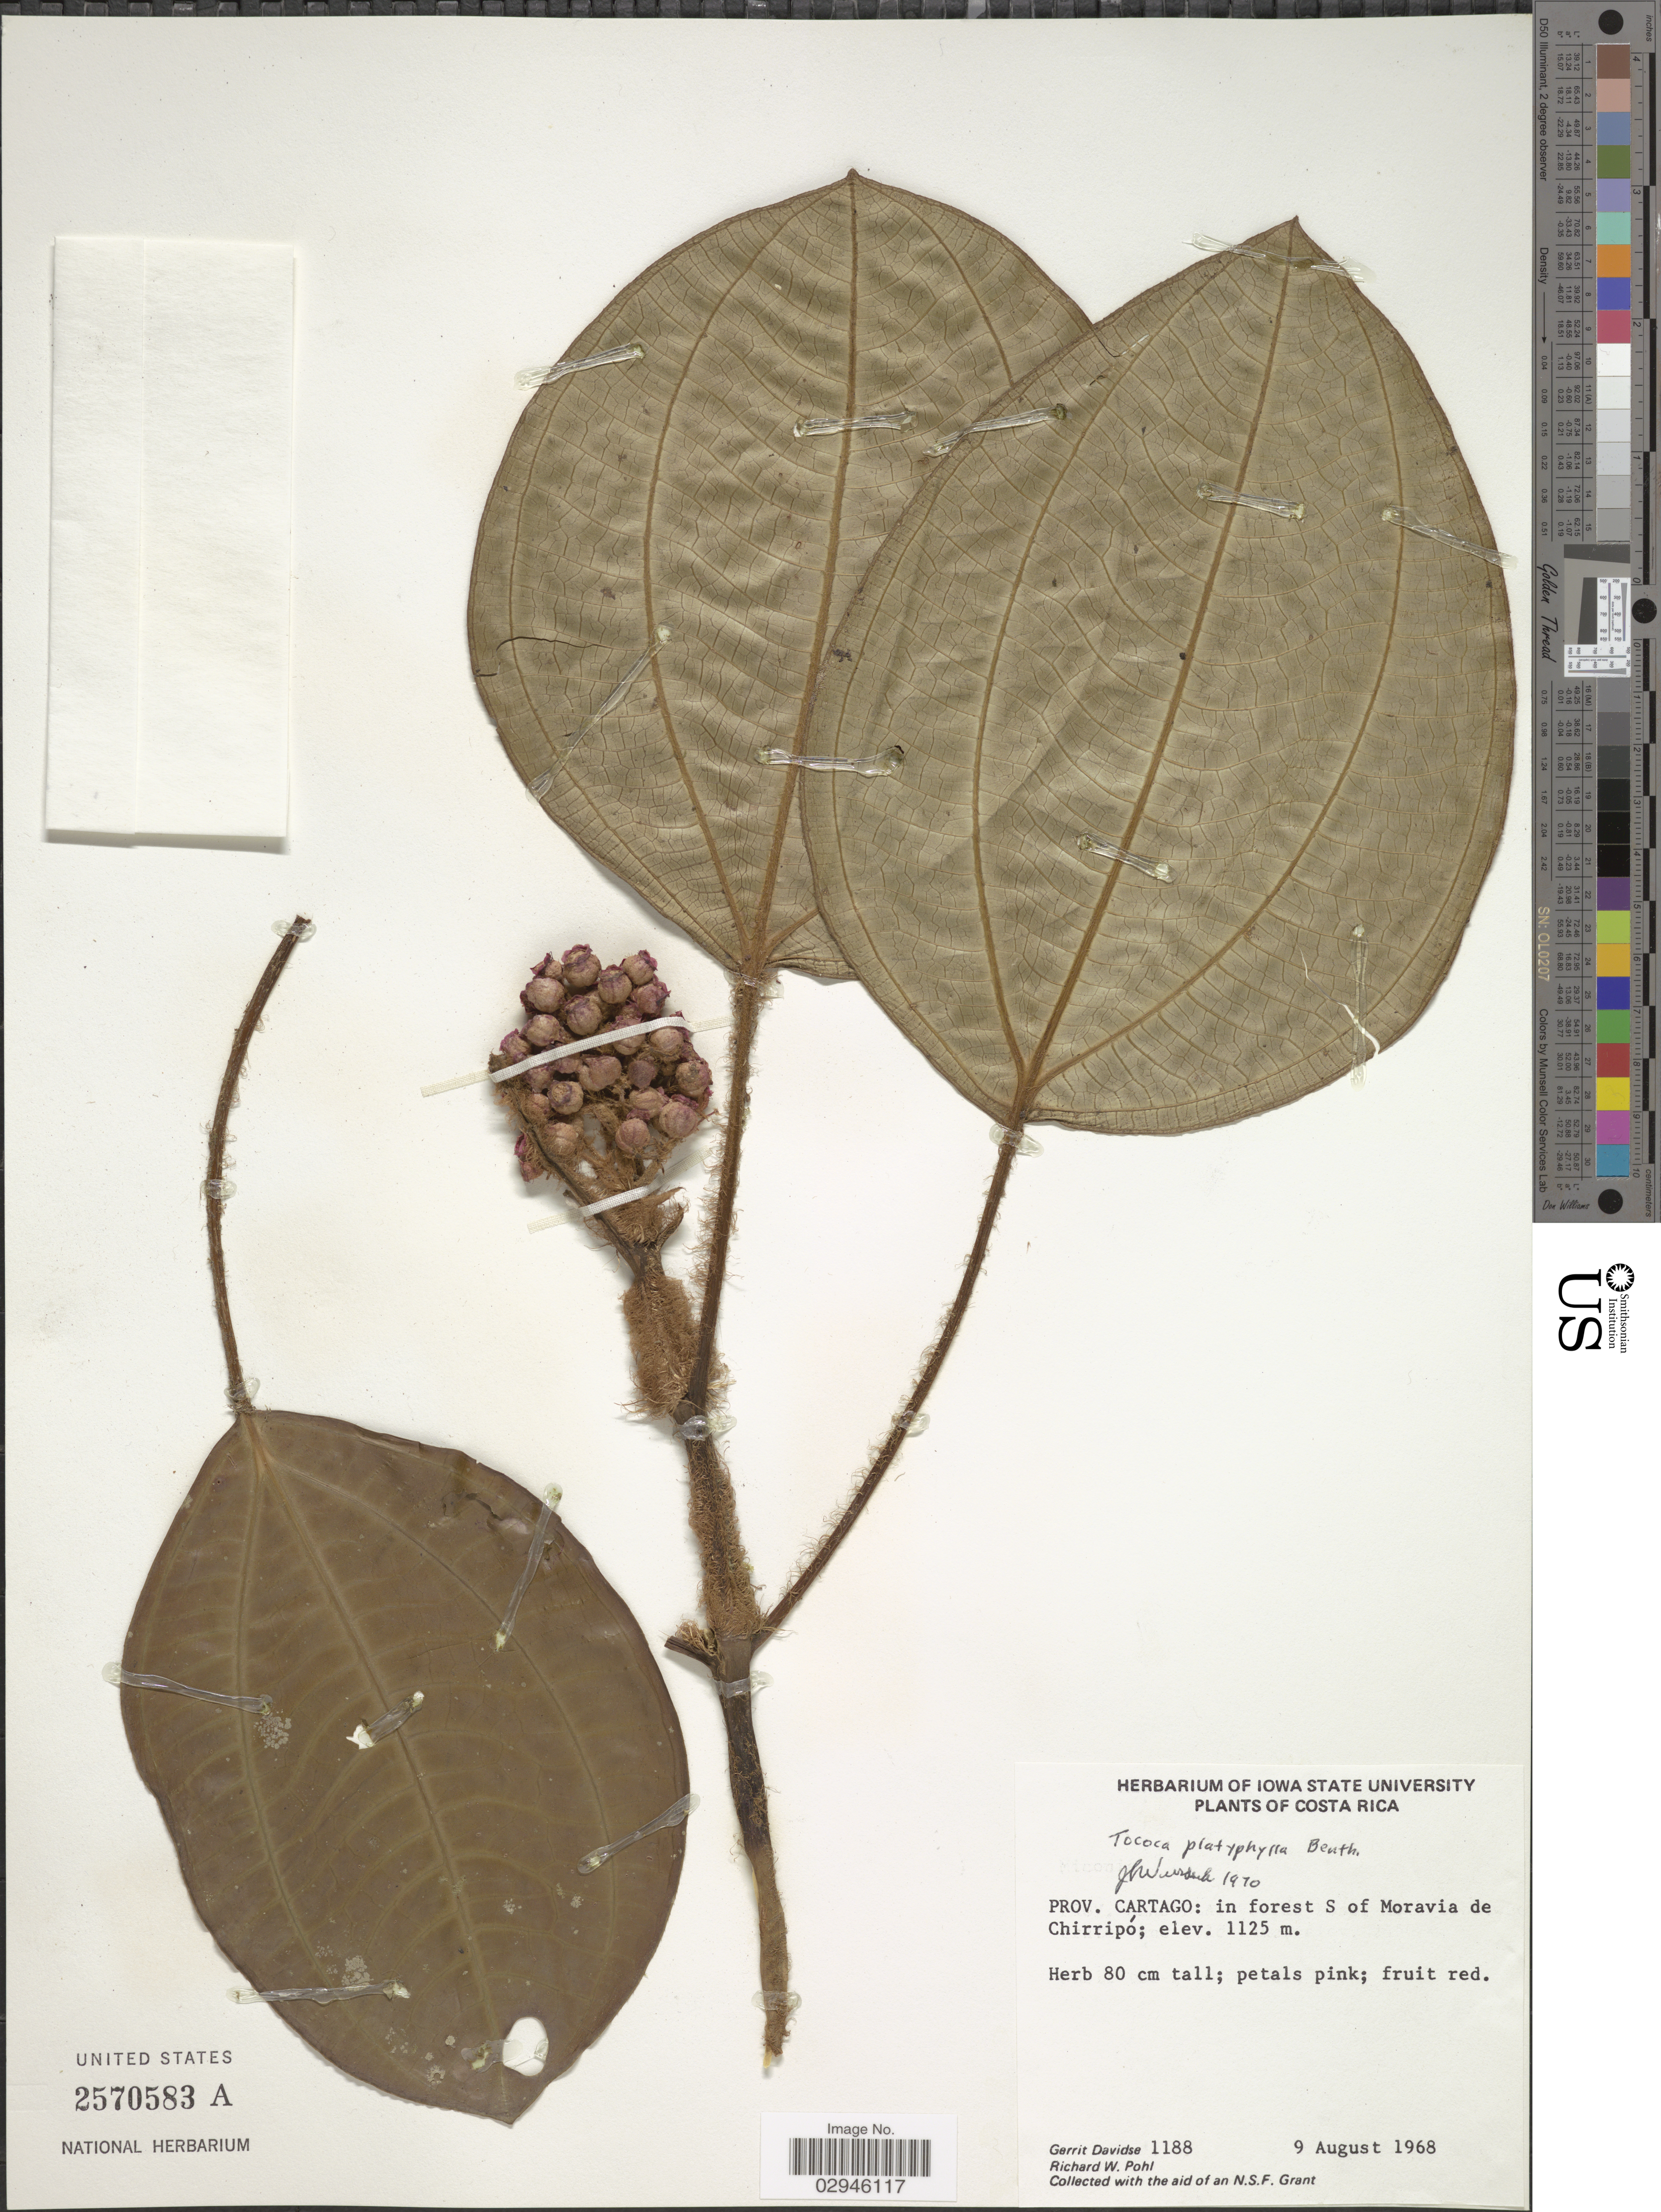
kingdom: Plantae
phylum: Tracheophyta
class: Magnoliopsida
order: Myrtales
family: Melastomataceae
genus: Tococa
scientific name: Tococa platyphylla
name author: Benth.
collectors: G. Davidse & R. W. Pohl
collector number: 1188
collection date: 1968-08-09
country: Costa Rica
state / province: Cartago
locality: In forest S of Moravia de Chirripó.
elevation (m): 1125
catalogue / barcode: US 2570583A